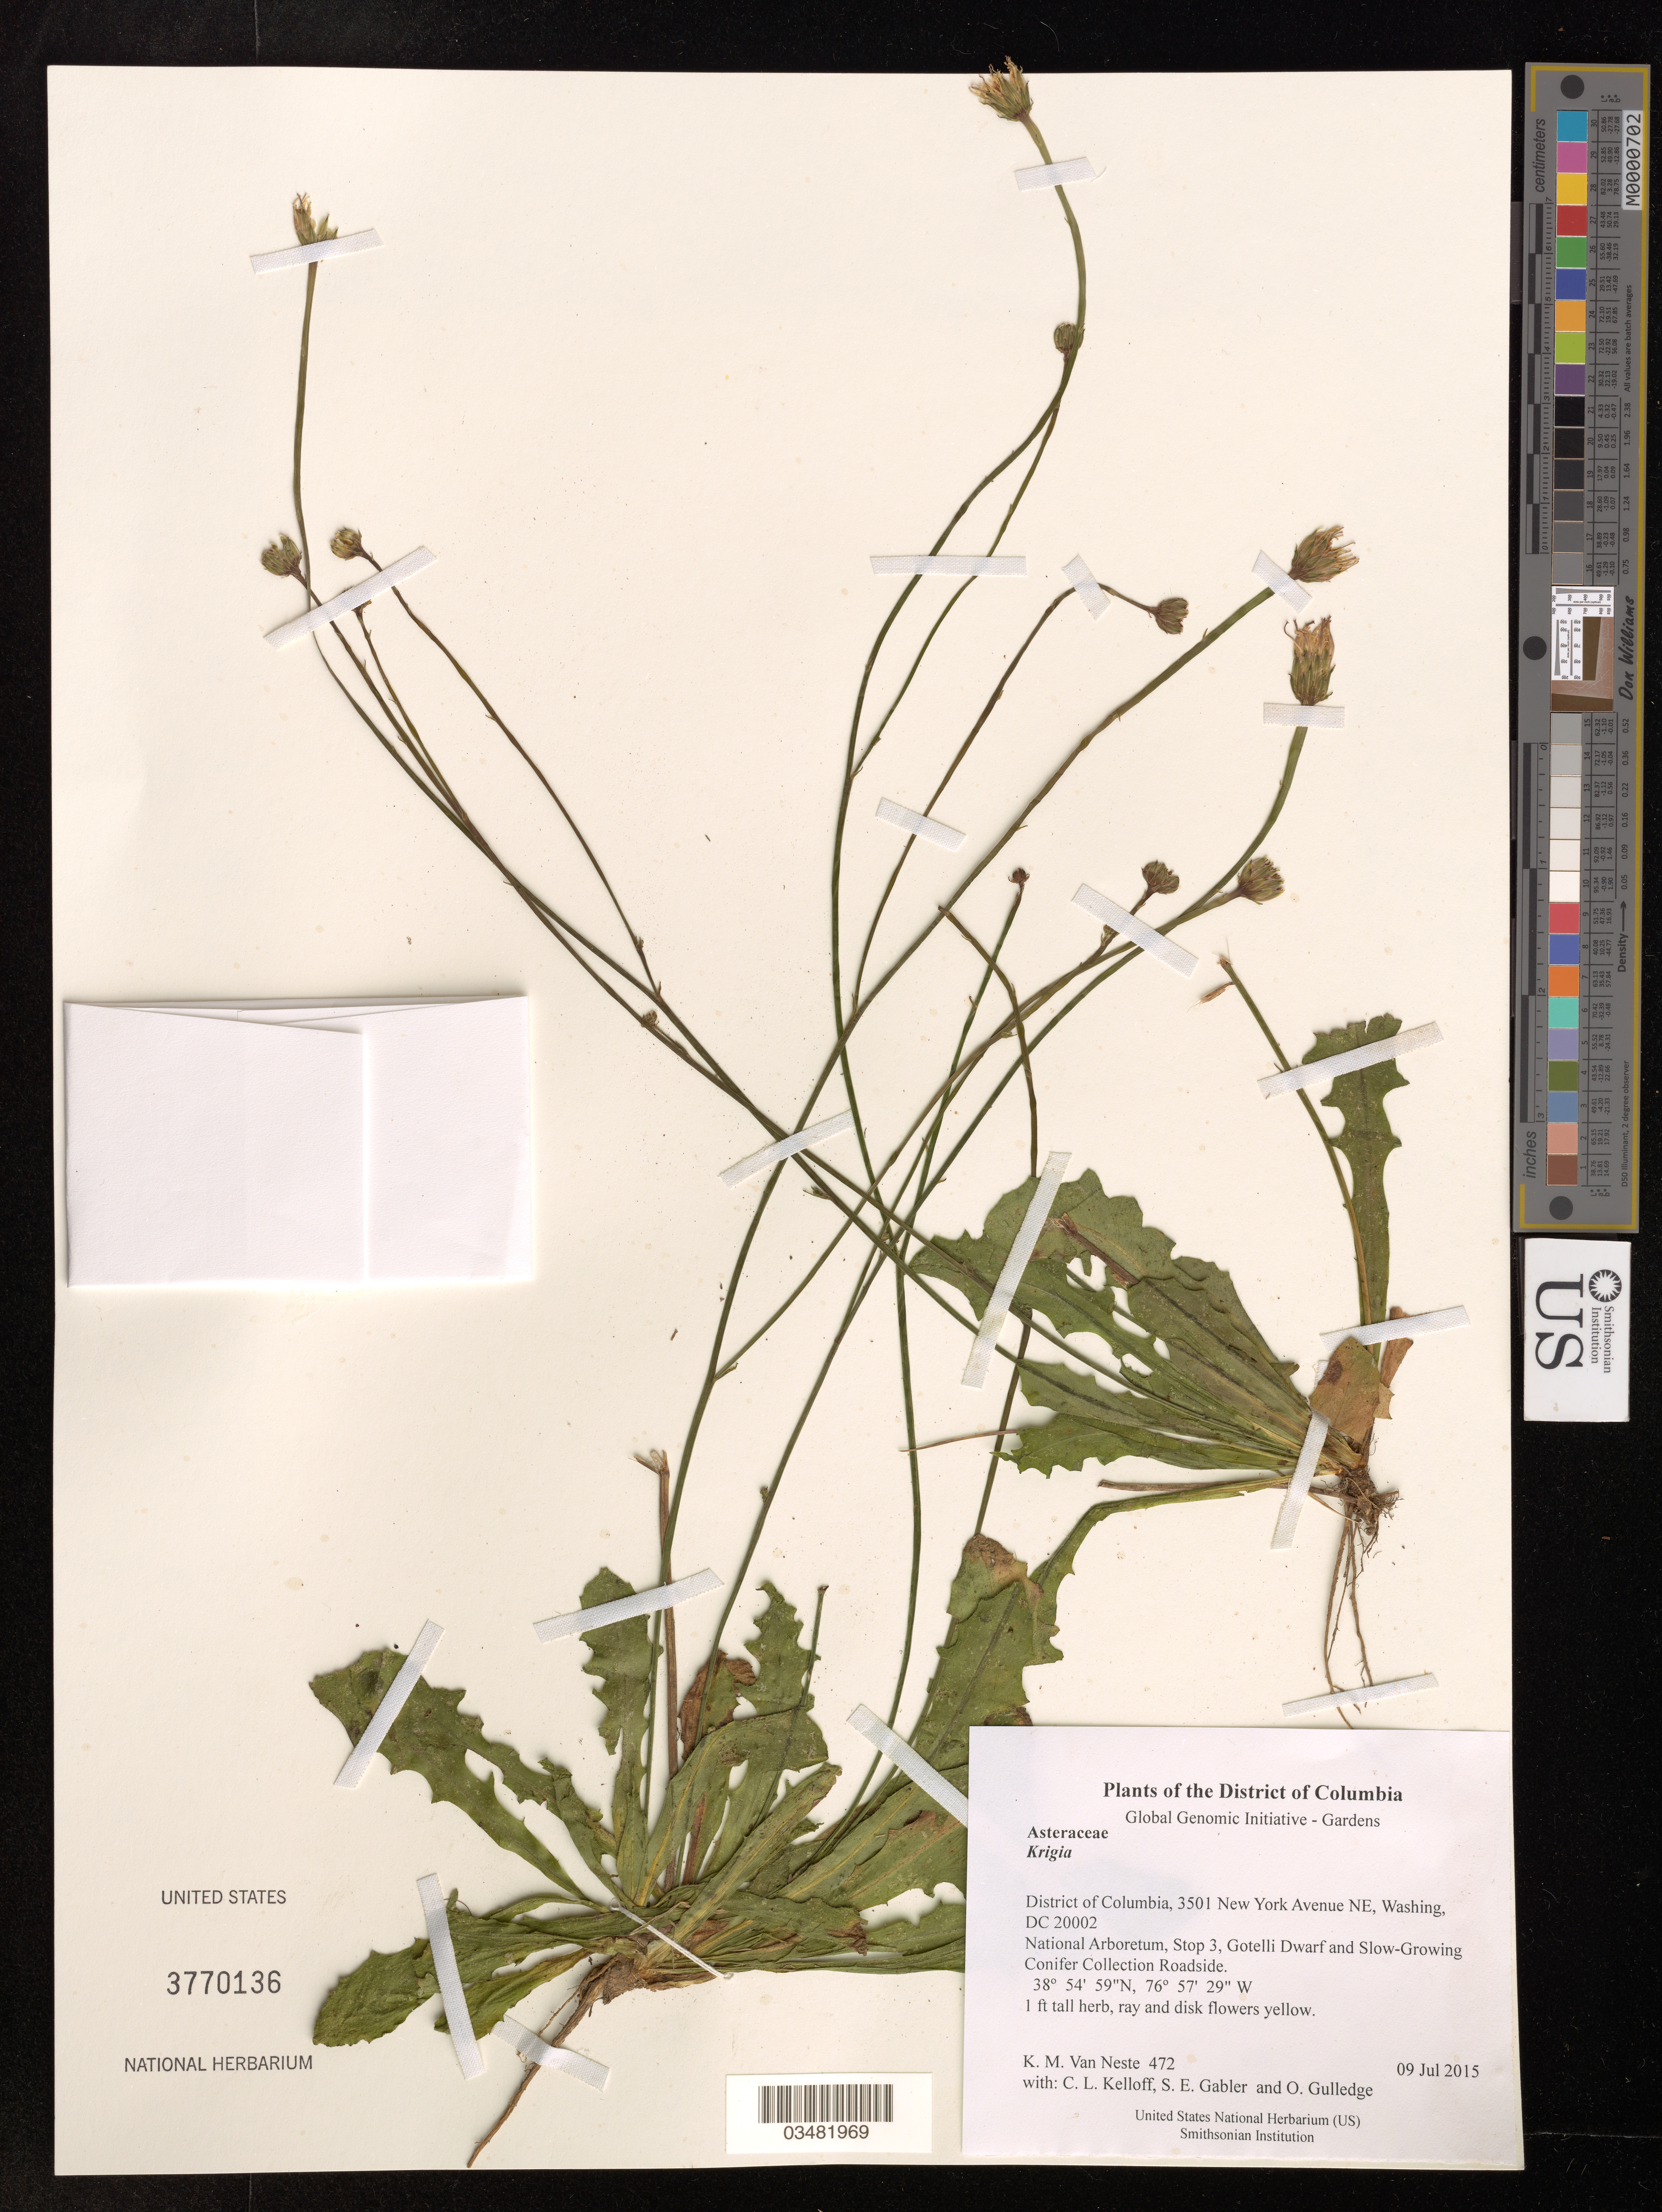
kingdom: Plantae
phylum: Tracheophyta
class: Magnoliopsida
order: Asterales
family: Asteraceae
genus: Krigia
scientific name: Krigia sp.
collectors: K. M. Van Neste, C. L. Kelloff, S. E. Gabler & O. Gulledge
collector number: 472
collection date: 2015-07-09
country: United States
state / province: District of Columbia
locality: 3501 New York Avenue NE, Washington, DC 20002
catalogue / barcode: US 3770136